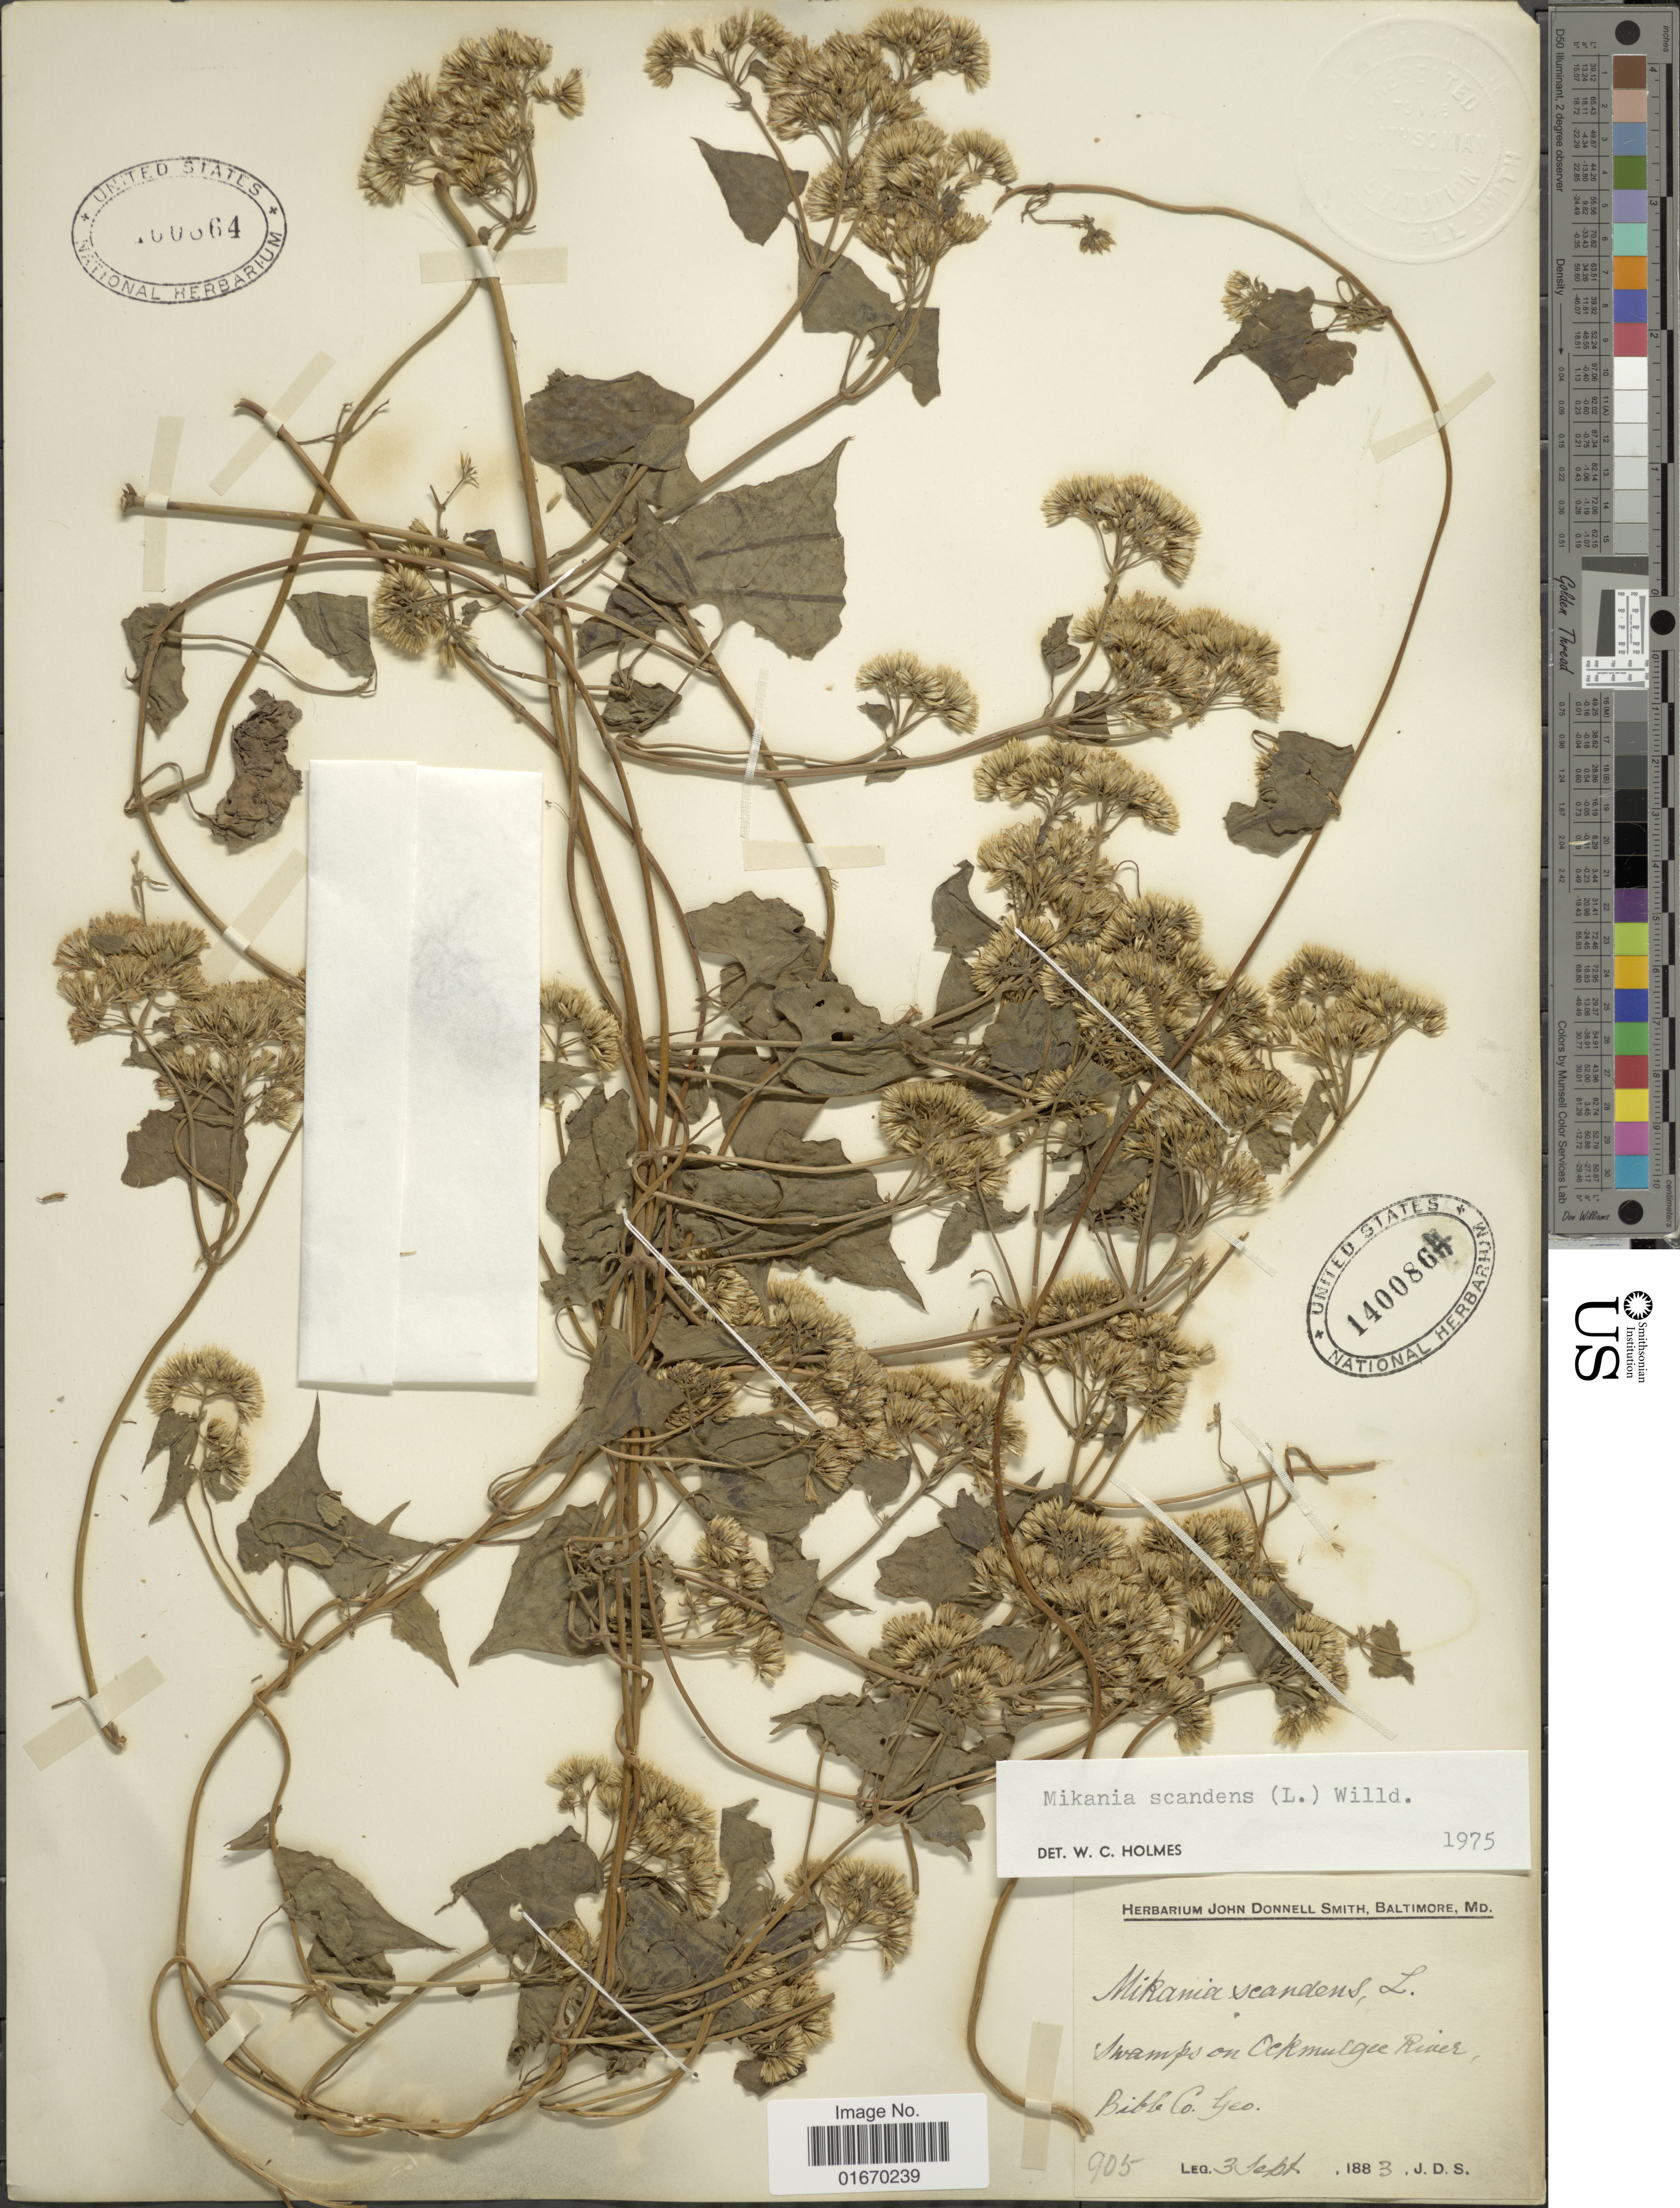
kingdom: Plantae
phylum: Tracheophyta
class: Magnoliopsida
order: Asterales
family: Asteraceae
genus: Mikania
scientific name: Mikania scandens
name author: (L.) Willd.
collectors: J. Donnell Smith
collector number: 905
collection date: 1883-09-03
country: United States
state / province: Georgia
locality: Swamps on Ocmulgee River, Bible Co. Geo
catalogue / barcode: US 1400864